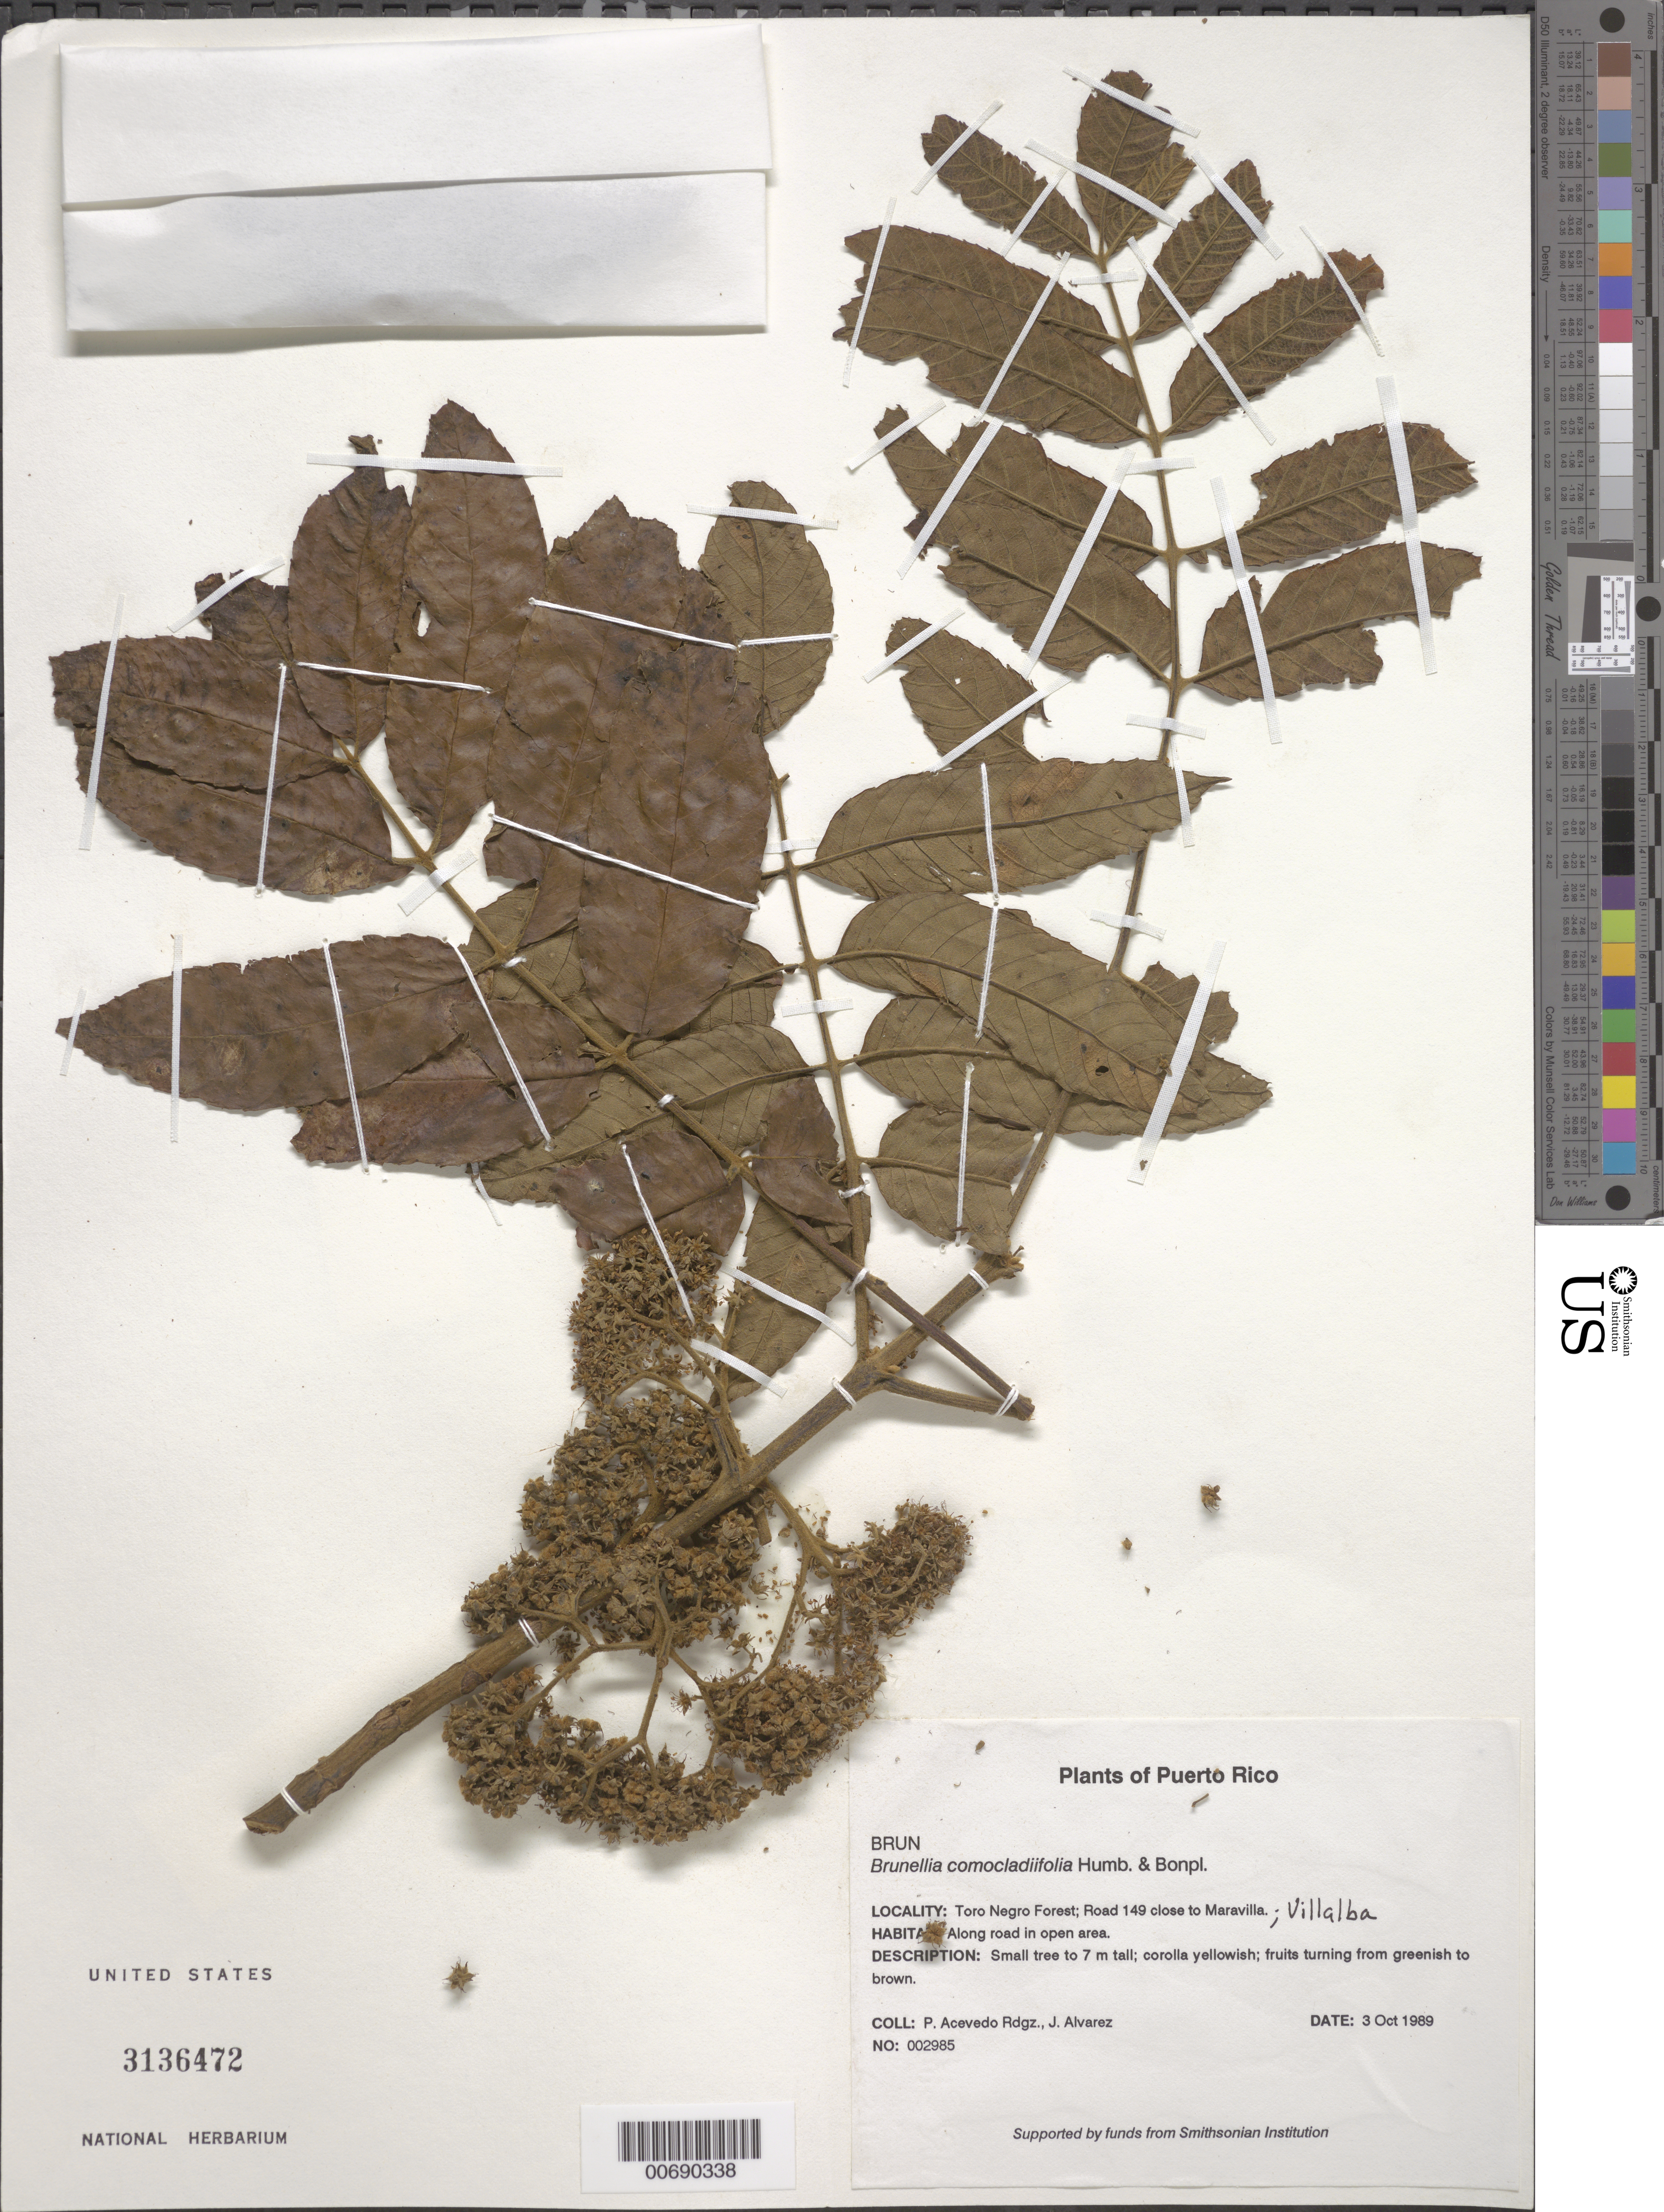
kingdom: Plantae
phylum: Tracheophyta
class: Magnoliopsida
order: Oxalidales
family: Brunelliaceae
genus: Brunellia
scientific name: Brunellia comocladifolia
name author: Bonpl.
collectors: P. Acevedo-Rodr. & J. Alvarez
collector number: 2985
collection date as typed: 03 Oct 1989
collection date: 1989-10-03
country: Puerto Rico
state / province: Jayuya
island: Puerto Rico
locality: Jayuya; Toro Negro Forest, Road 143 at Recreation Area.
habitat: Along road in open area.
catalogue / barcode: US 3136472